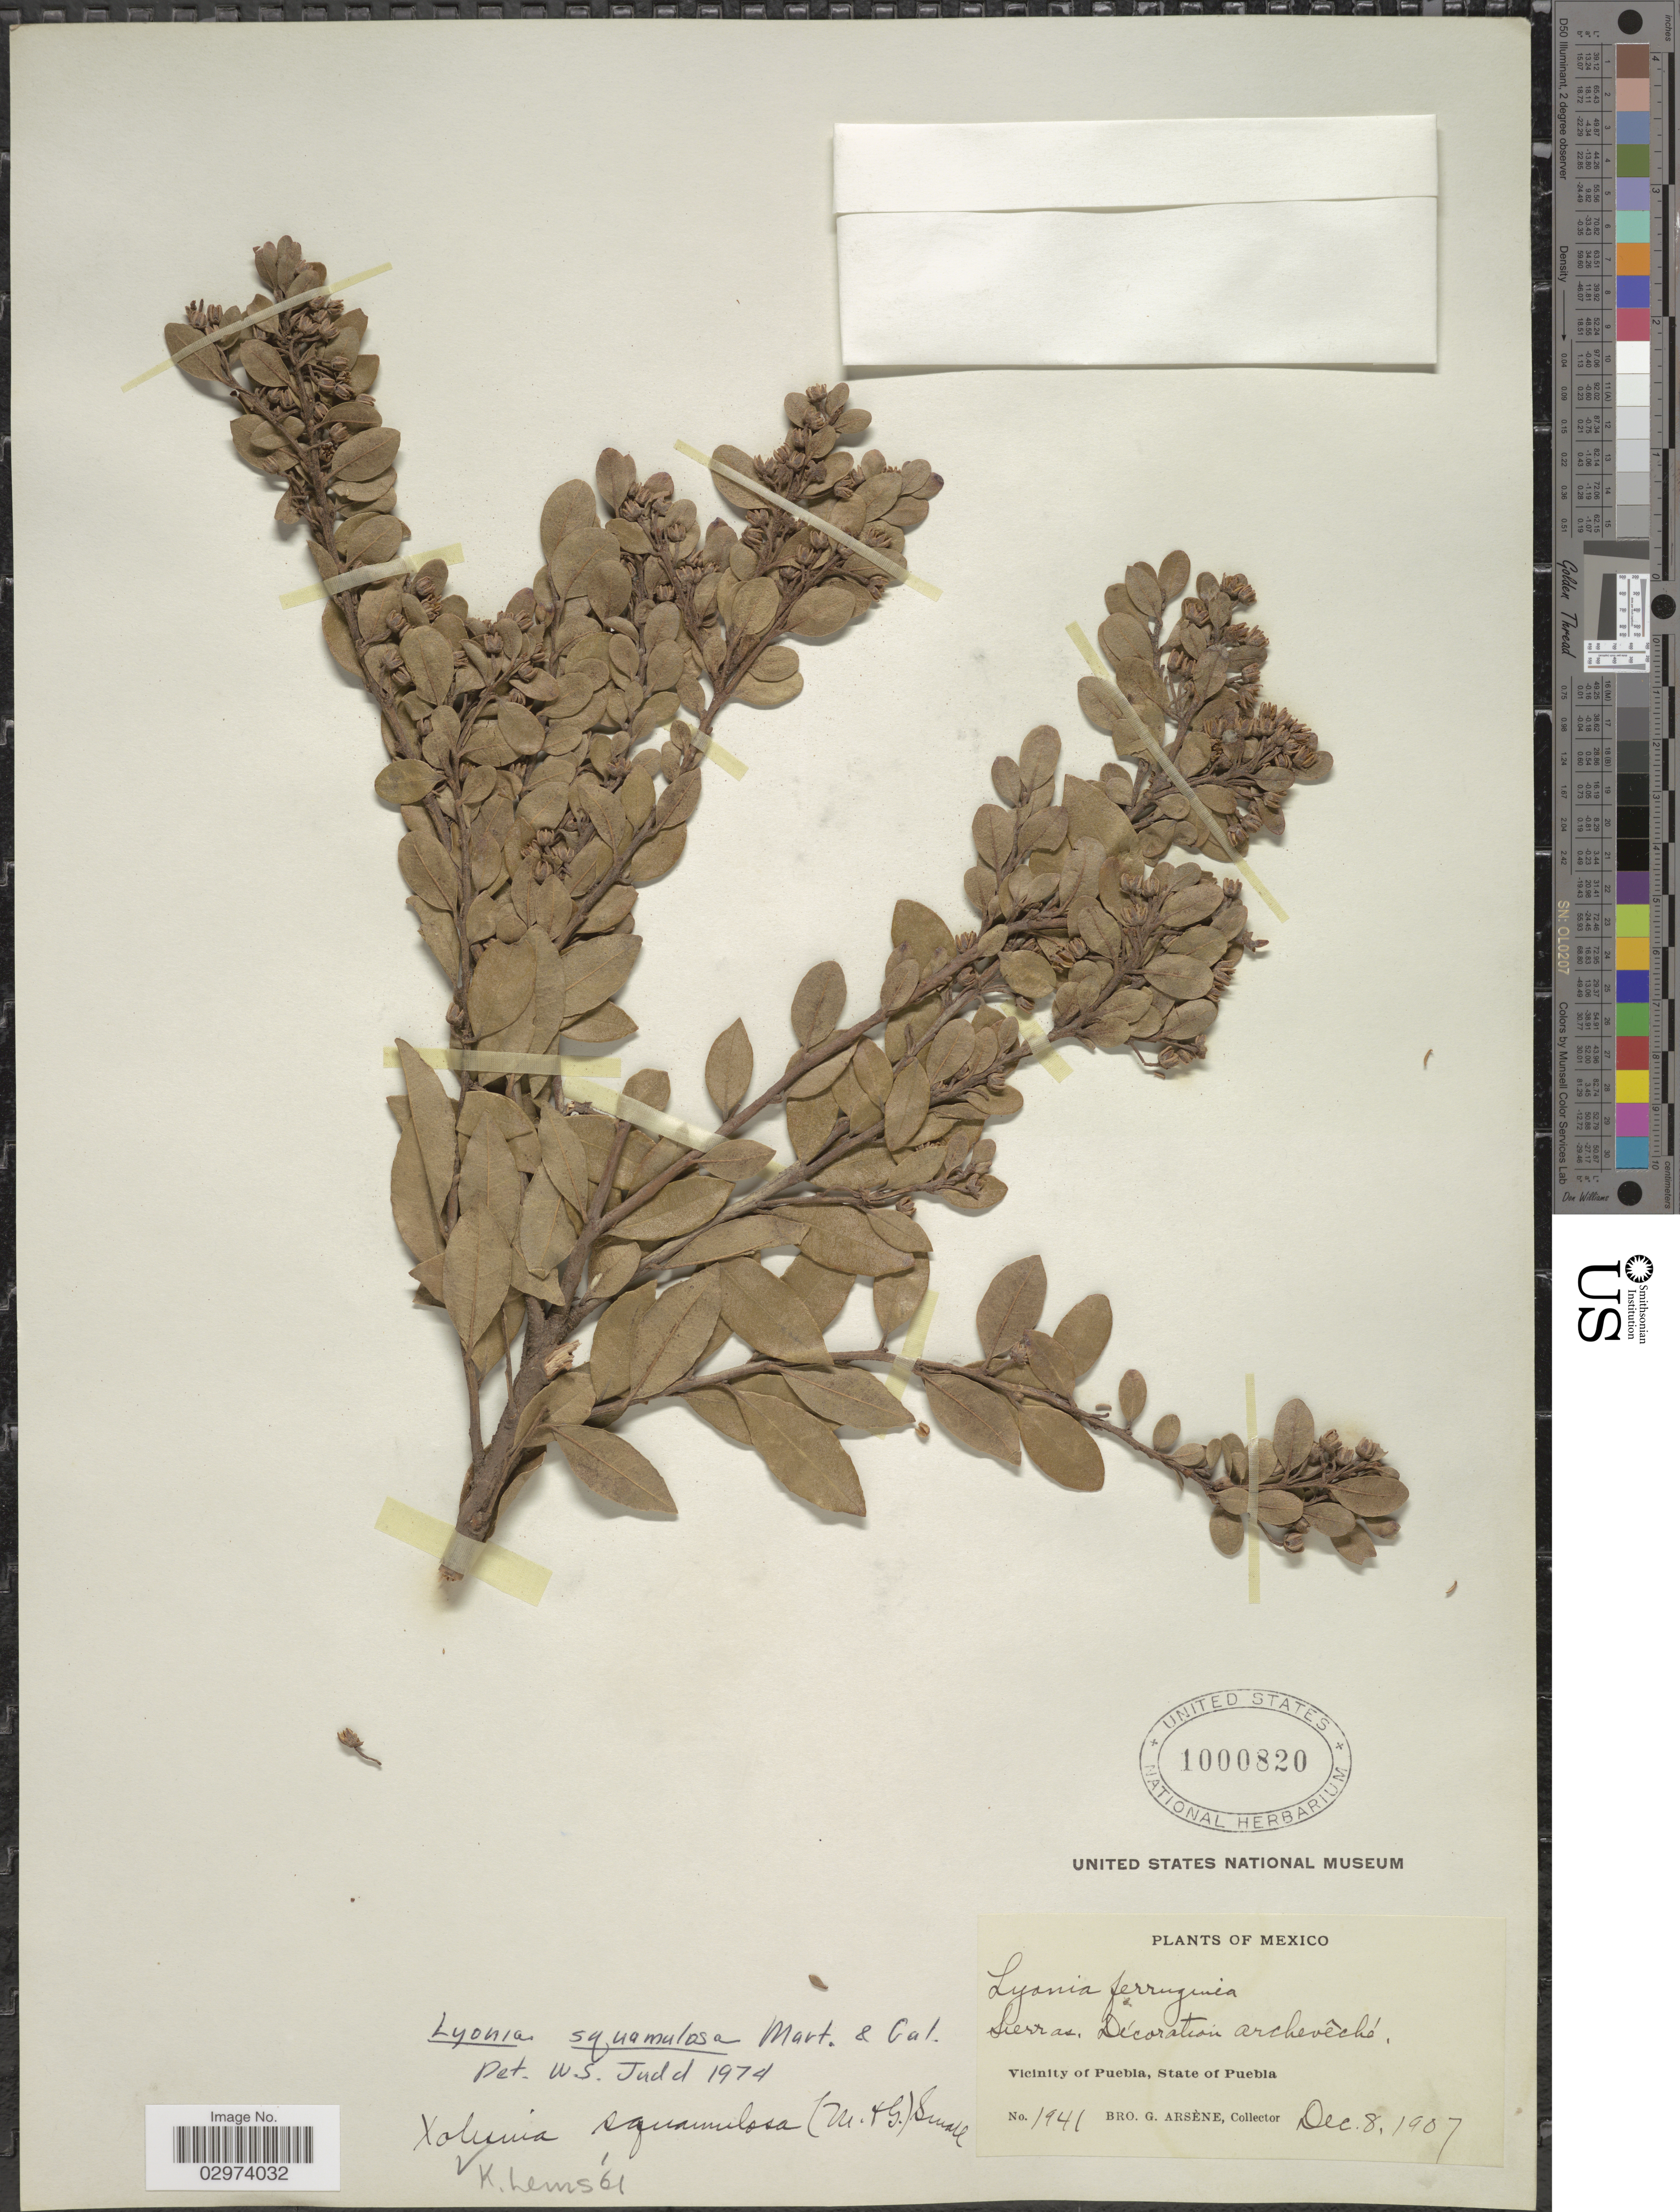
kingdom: Plantae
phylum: Tracheophyta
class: Magnoliopsida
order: Ericales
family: Ericaceae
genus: Lyonia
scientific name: Lyonia squamulosa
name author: M. Martens & Galeotti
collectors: Bro. G. Arsène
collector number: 1941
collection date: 1907-12-08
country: Mexico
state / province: Puebla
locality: Vicinity of Puebla, State of Puebla.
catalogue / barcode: US 1000820